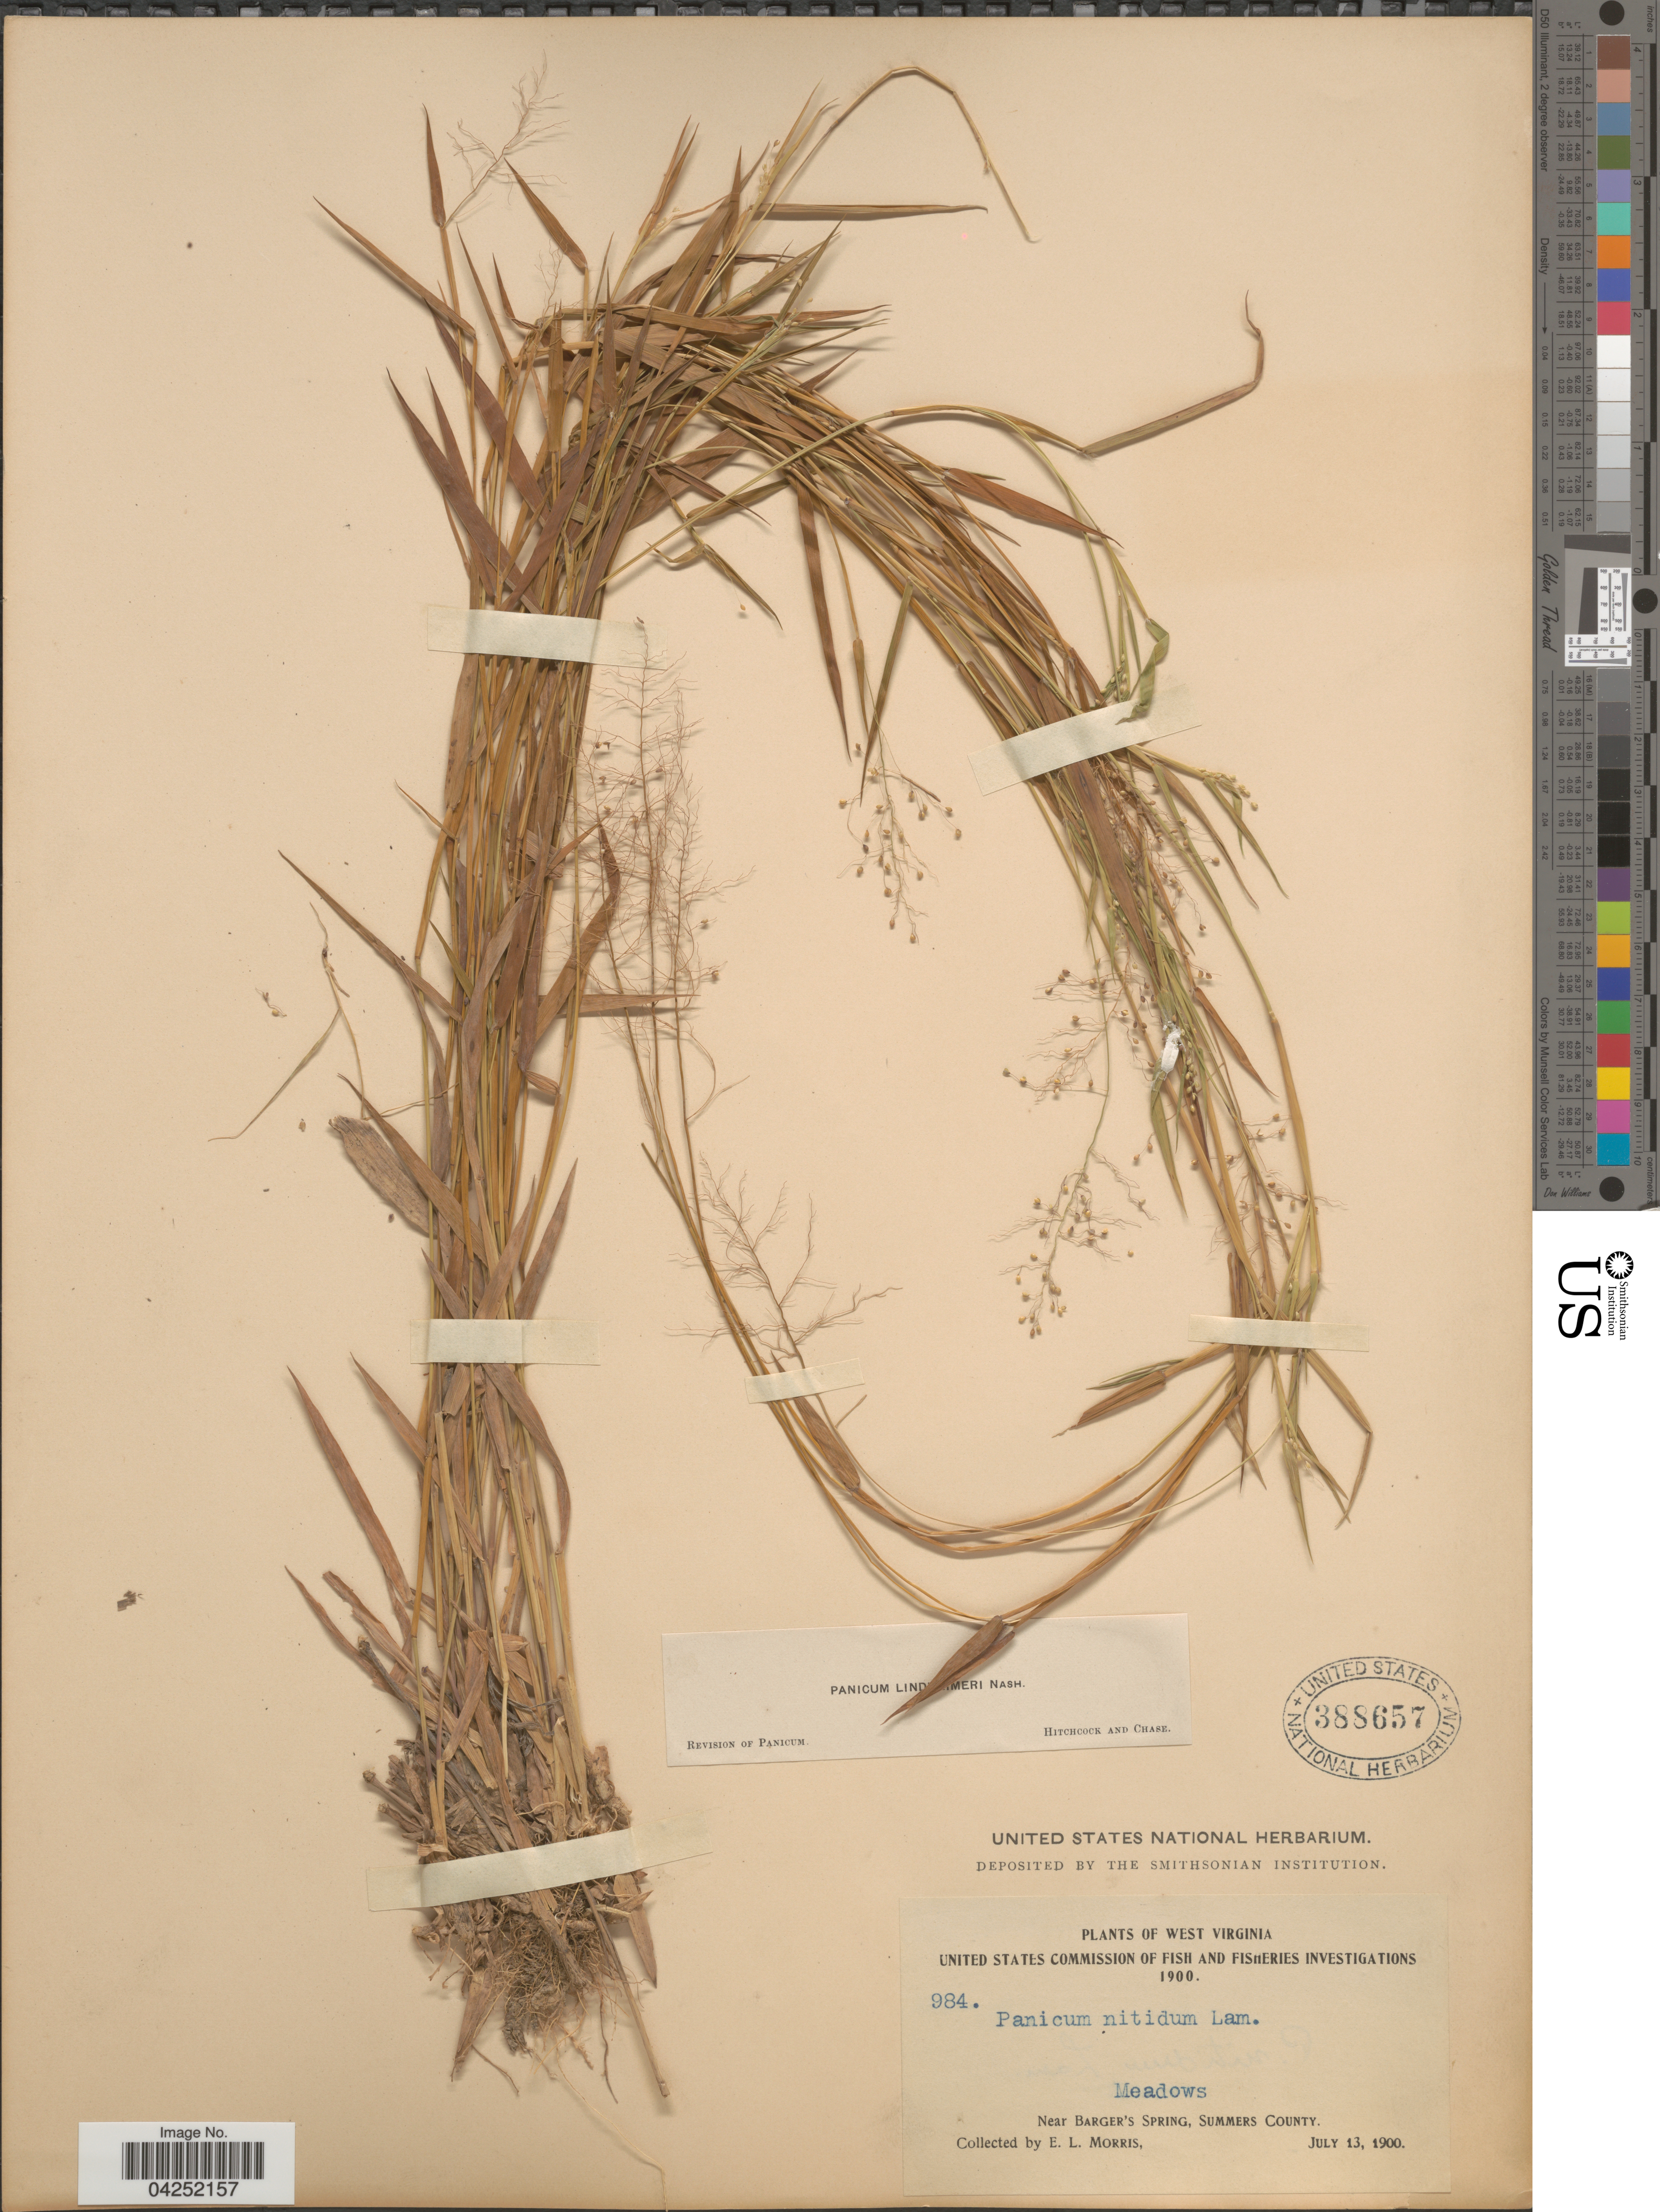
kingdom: Plantae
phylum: Tracheophyta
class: Liliopsida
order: Poales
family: Poaceae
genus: Dichanthelium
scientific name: Dichanthelium acuminatum var. lindheimeri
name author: (Nash) Gould & C.A. Clark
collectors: E. Morris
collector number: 984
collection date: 1900-07-13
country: United States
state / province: West Virginia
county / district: Summers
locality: Meadows. Near Barger's Spring, Summers County.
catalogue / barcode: US 388657